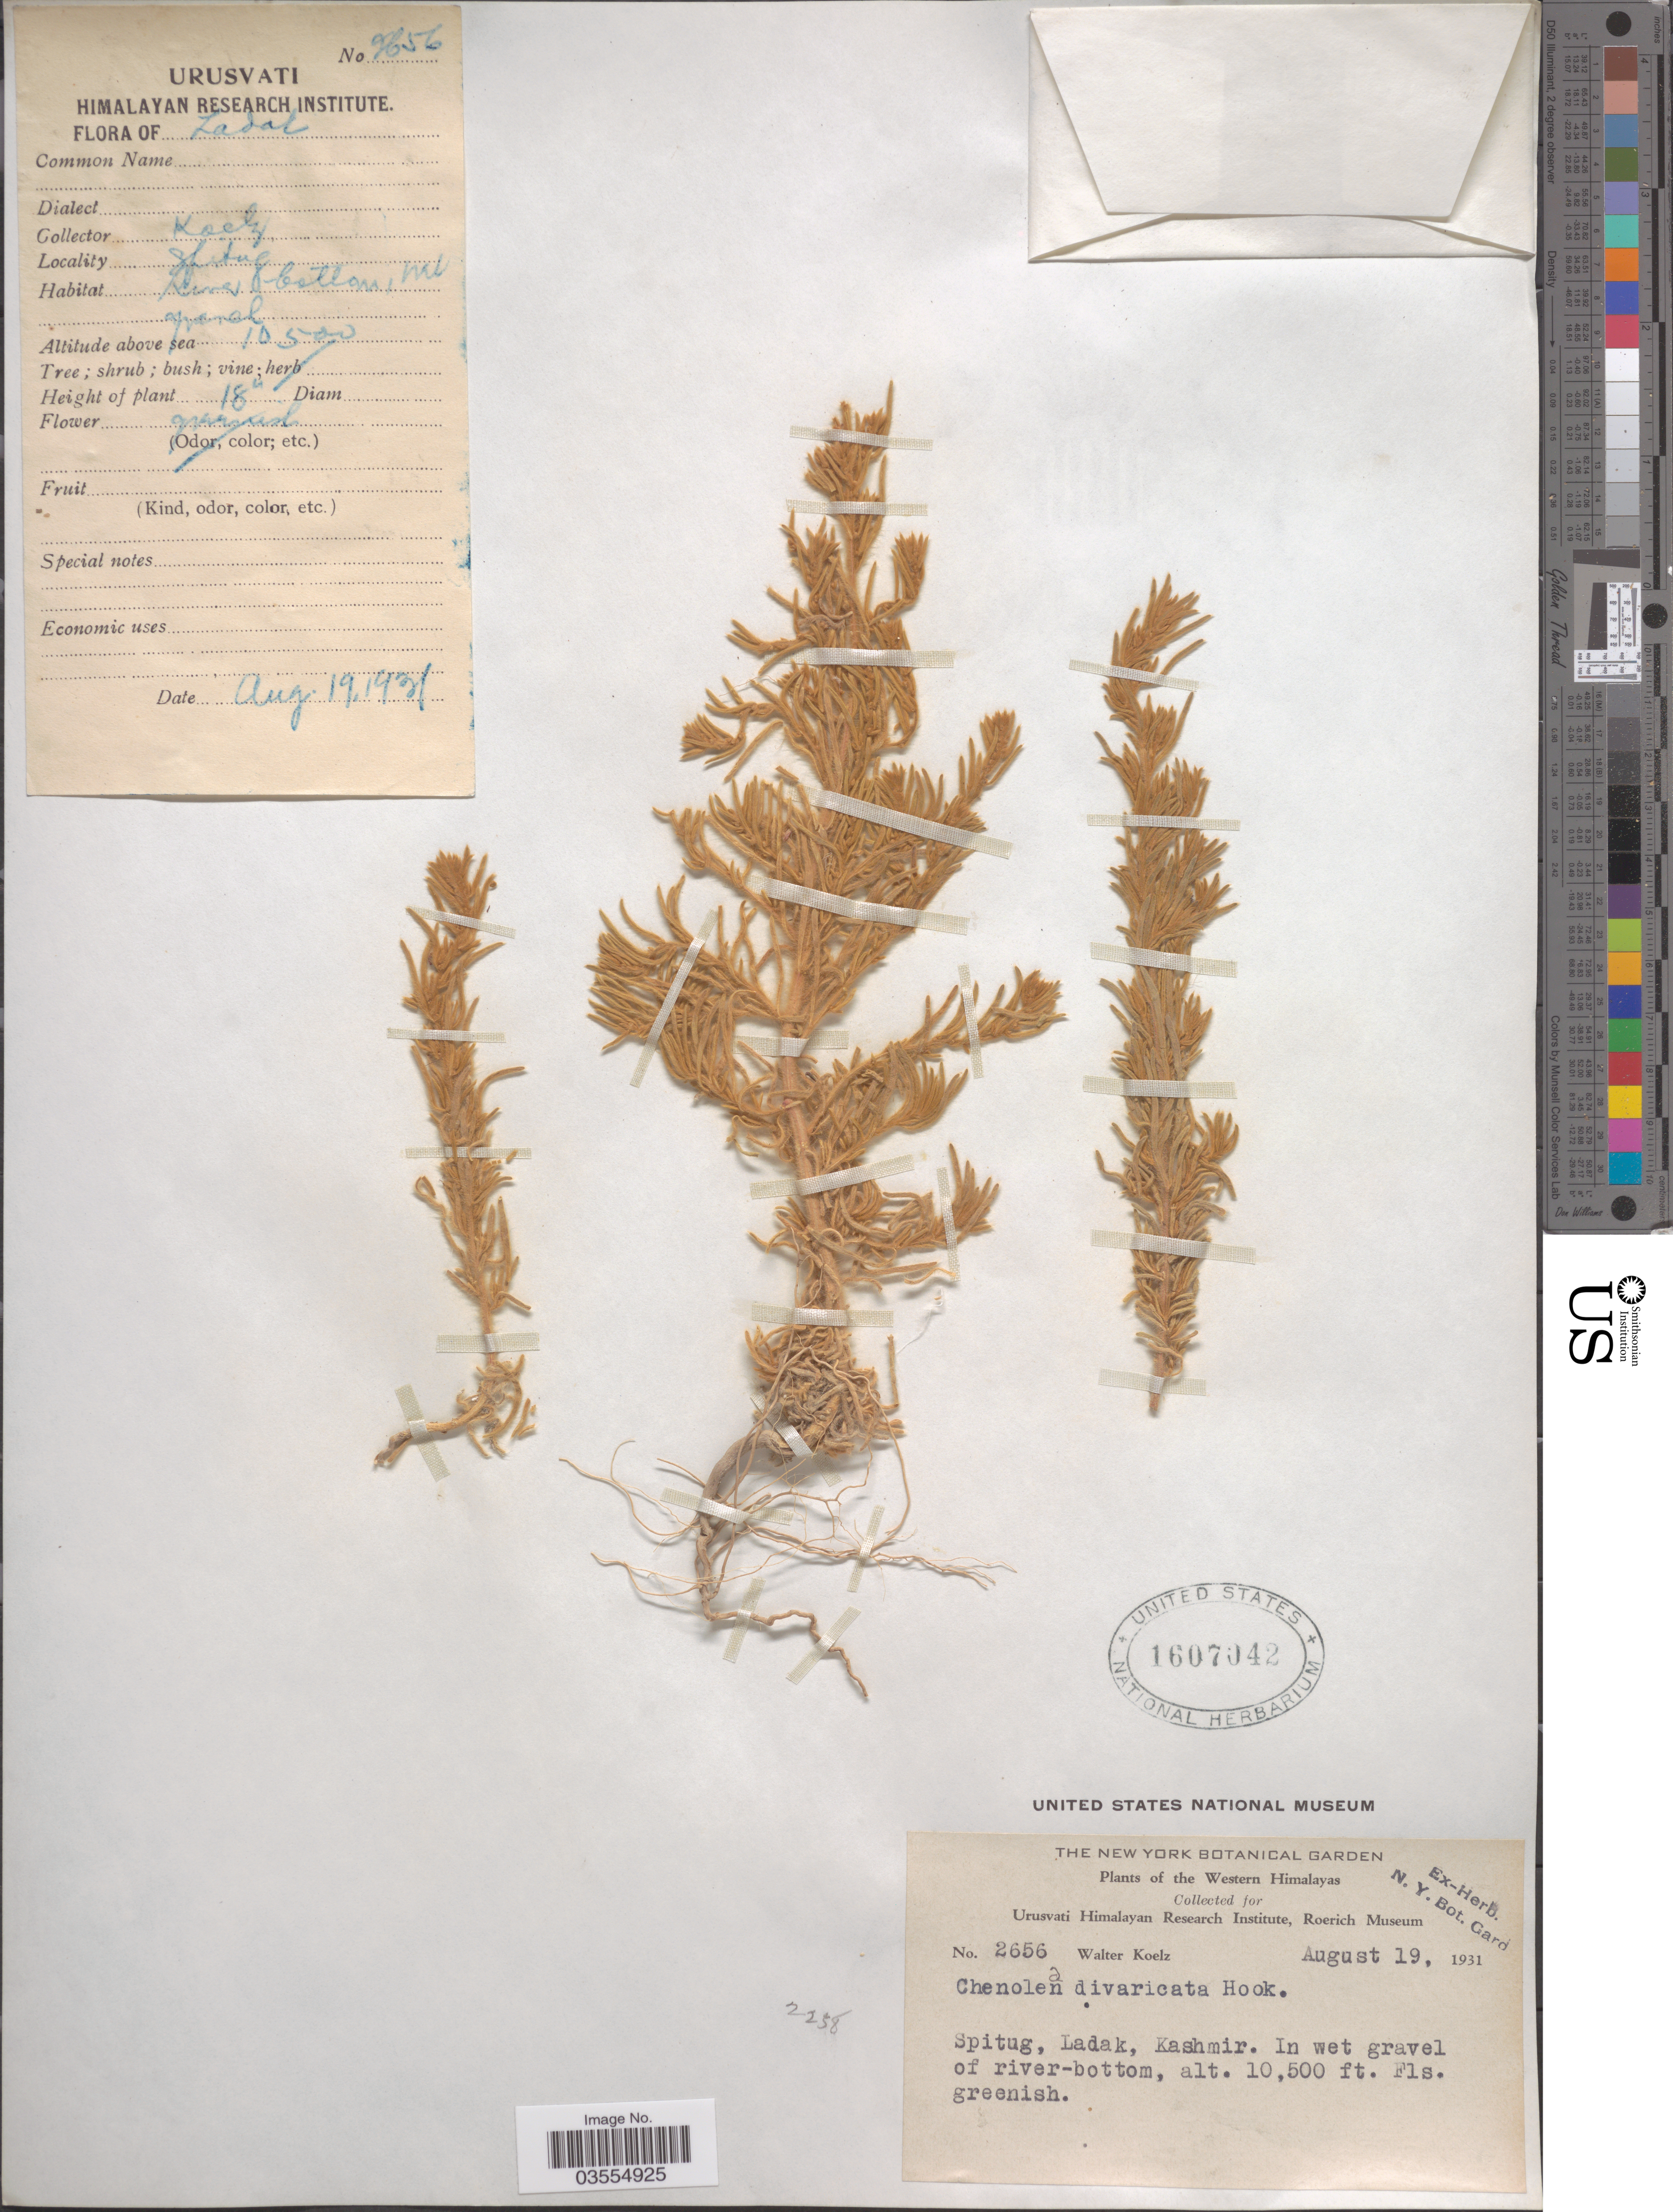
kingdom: Plantae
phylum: Tracheophyta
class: Magnoliopsida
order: Caryophyllales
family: Amaranthaceae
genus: Grubovia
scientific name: Grubovia dasyphylla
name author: (Fisch. & C.A. Mey.) Freitag & G. Kadereit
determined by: Strong, Mark T., (BOT), Smithsonian Institution - National Museum of Natural History (UNITED STATES)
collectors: W. N. Koelz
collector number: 2656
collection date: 1931-08-19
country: India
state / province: Ladakh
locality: The Western Himalayas. Spitug, Ladak, Kashmir. In wet gravel of river-bottom.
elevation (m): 3200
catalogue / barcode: US 1607042